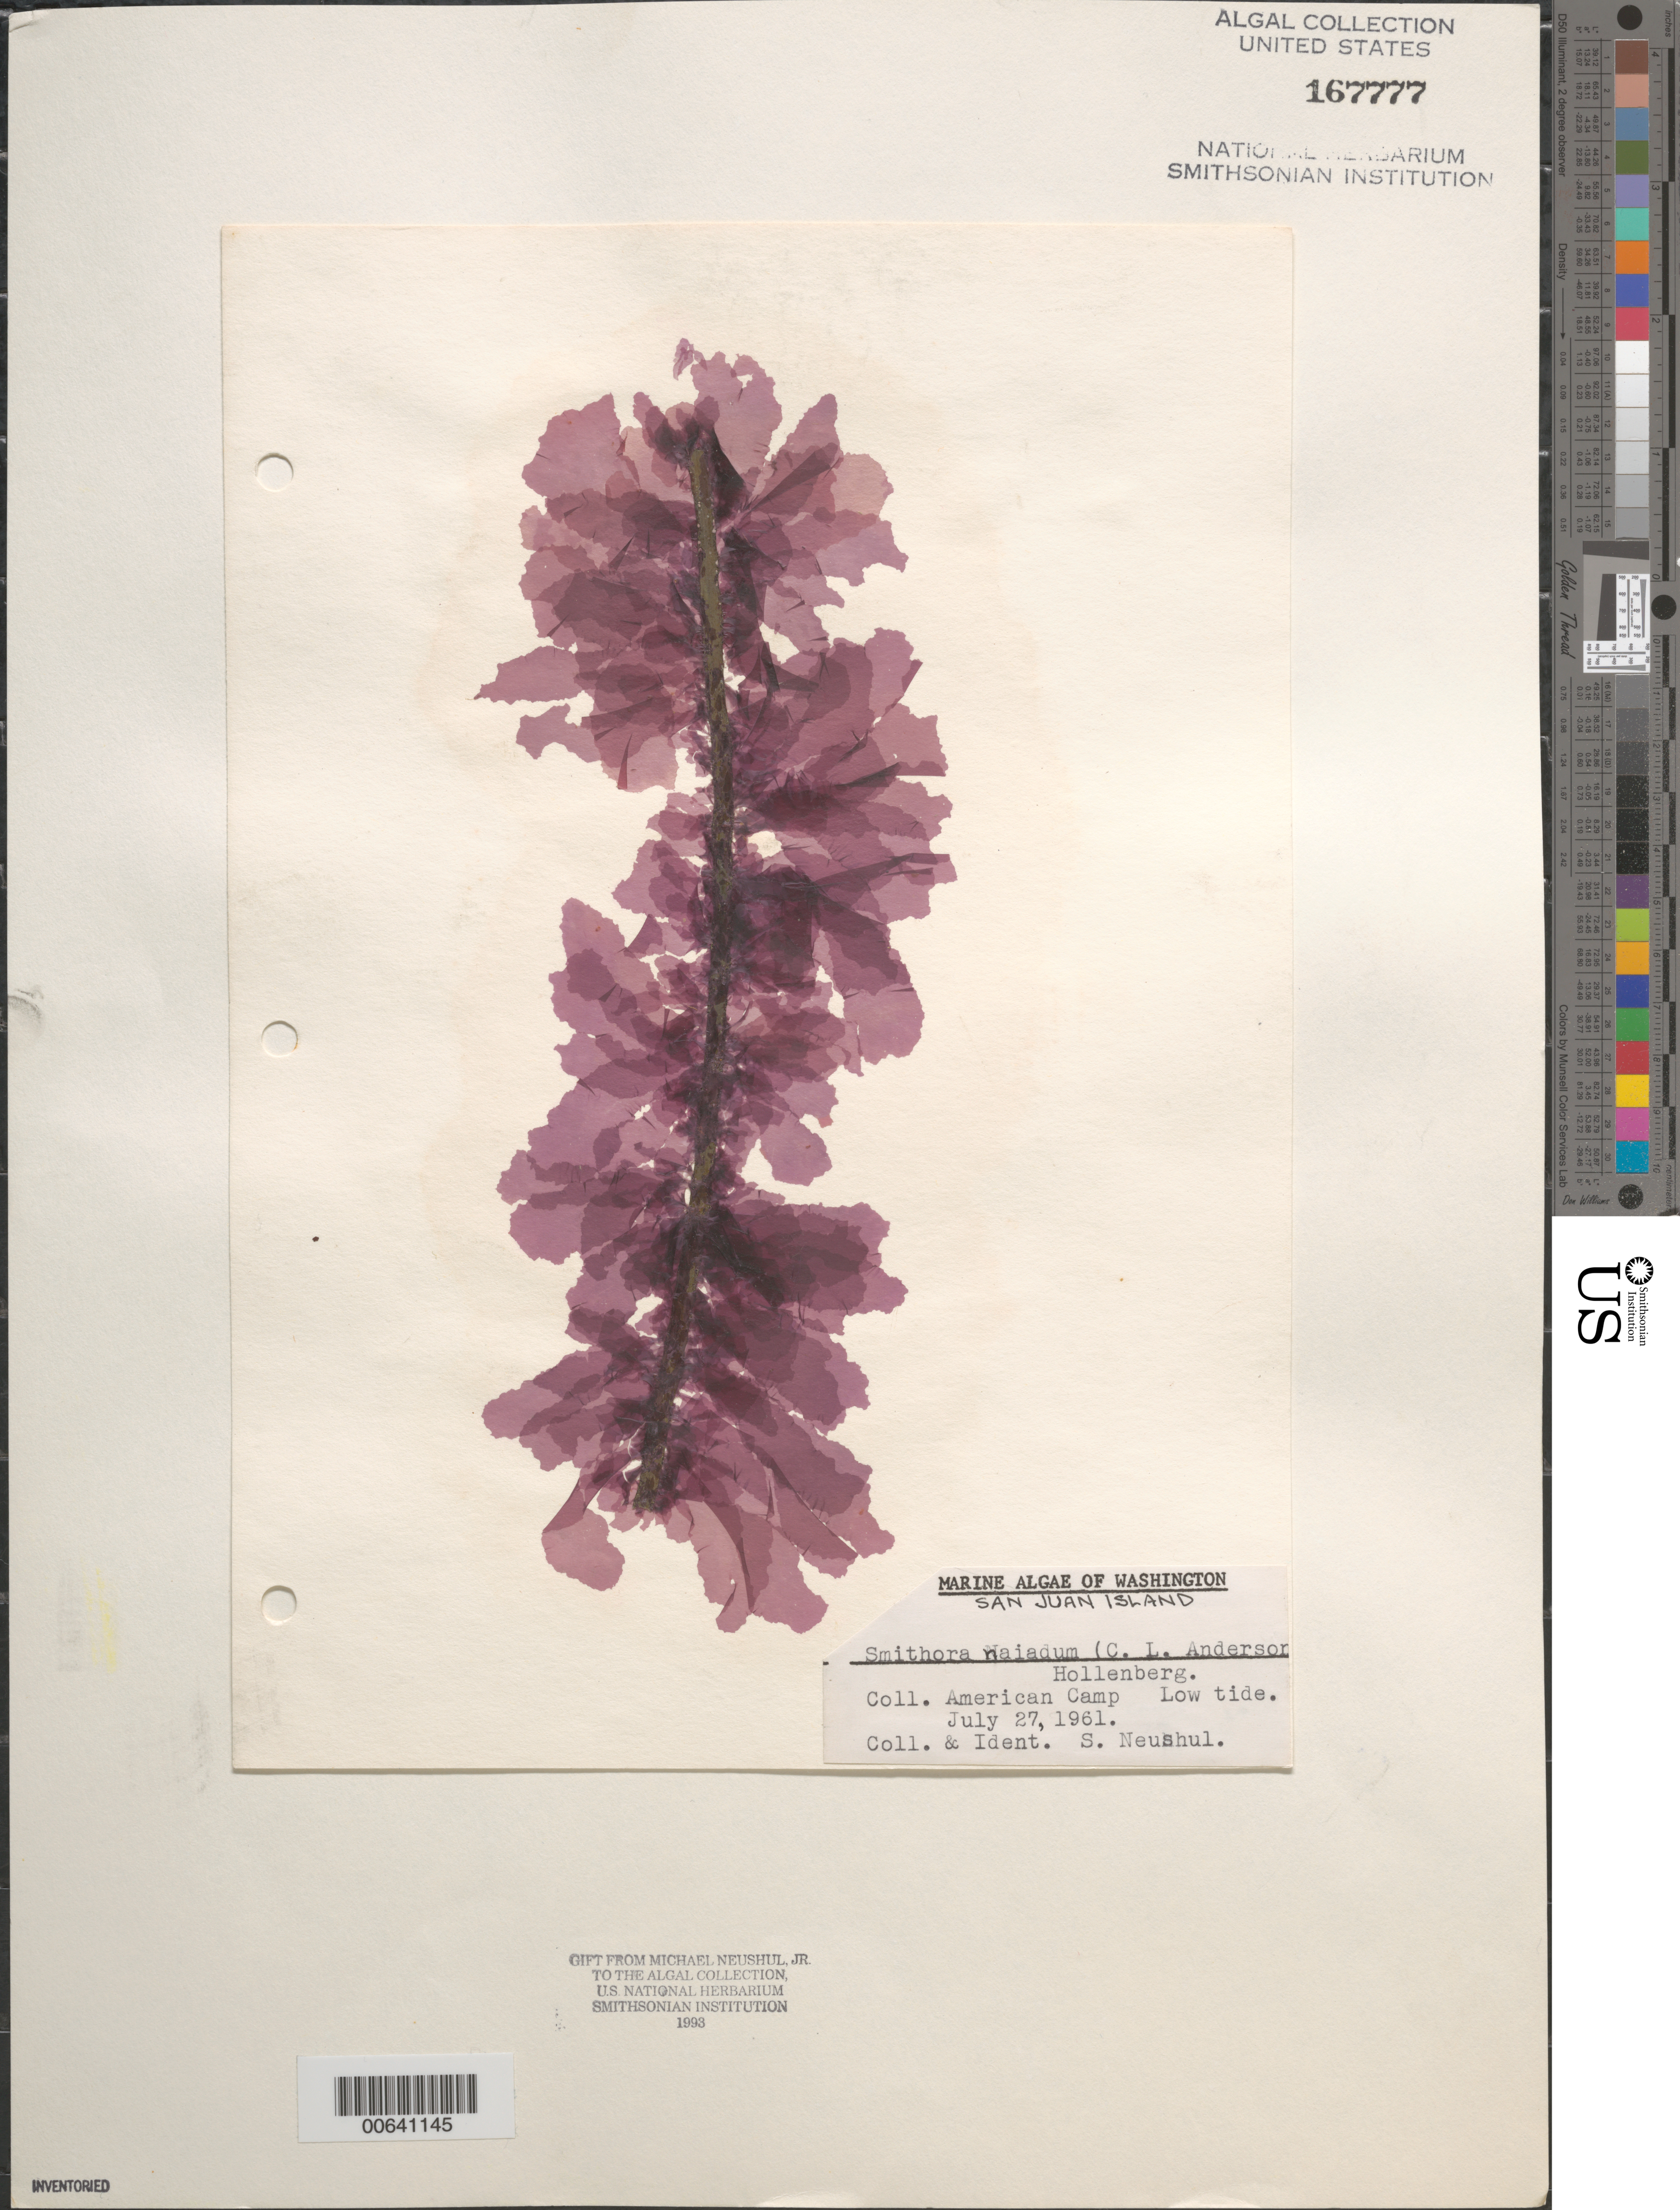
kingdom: Plantae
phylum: Rhodophyta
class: Compsopogonophyceae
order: Erythropeltidales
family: Erythrotrichiaceae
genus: Smithora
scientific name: Smithora naiadum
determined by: Neushul, S.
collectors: S. Neushul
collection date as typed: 27 Jul 1961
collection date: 1961-07-27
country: United States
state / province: Washington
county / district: San Juan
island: San Juan Island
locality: American Camp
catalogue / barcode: US 167777